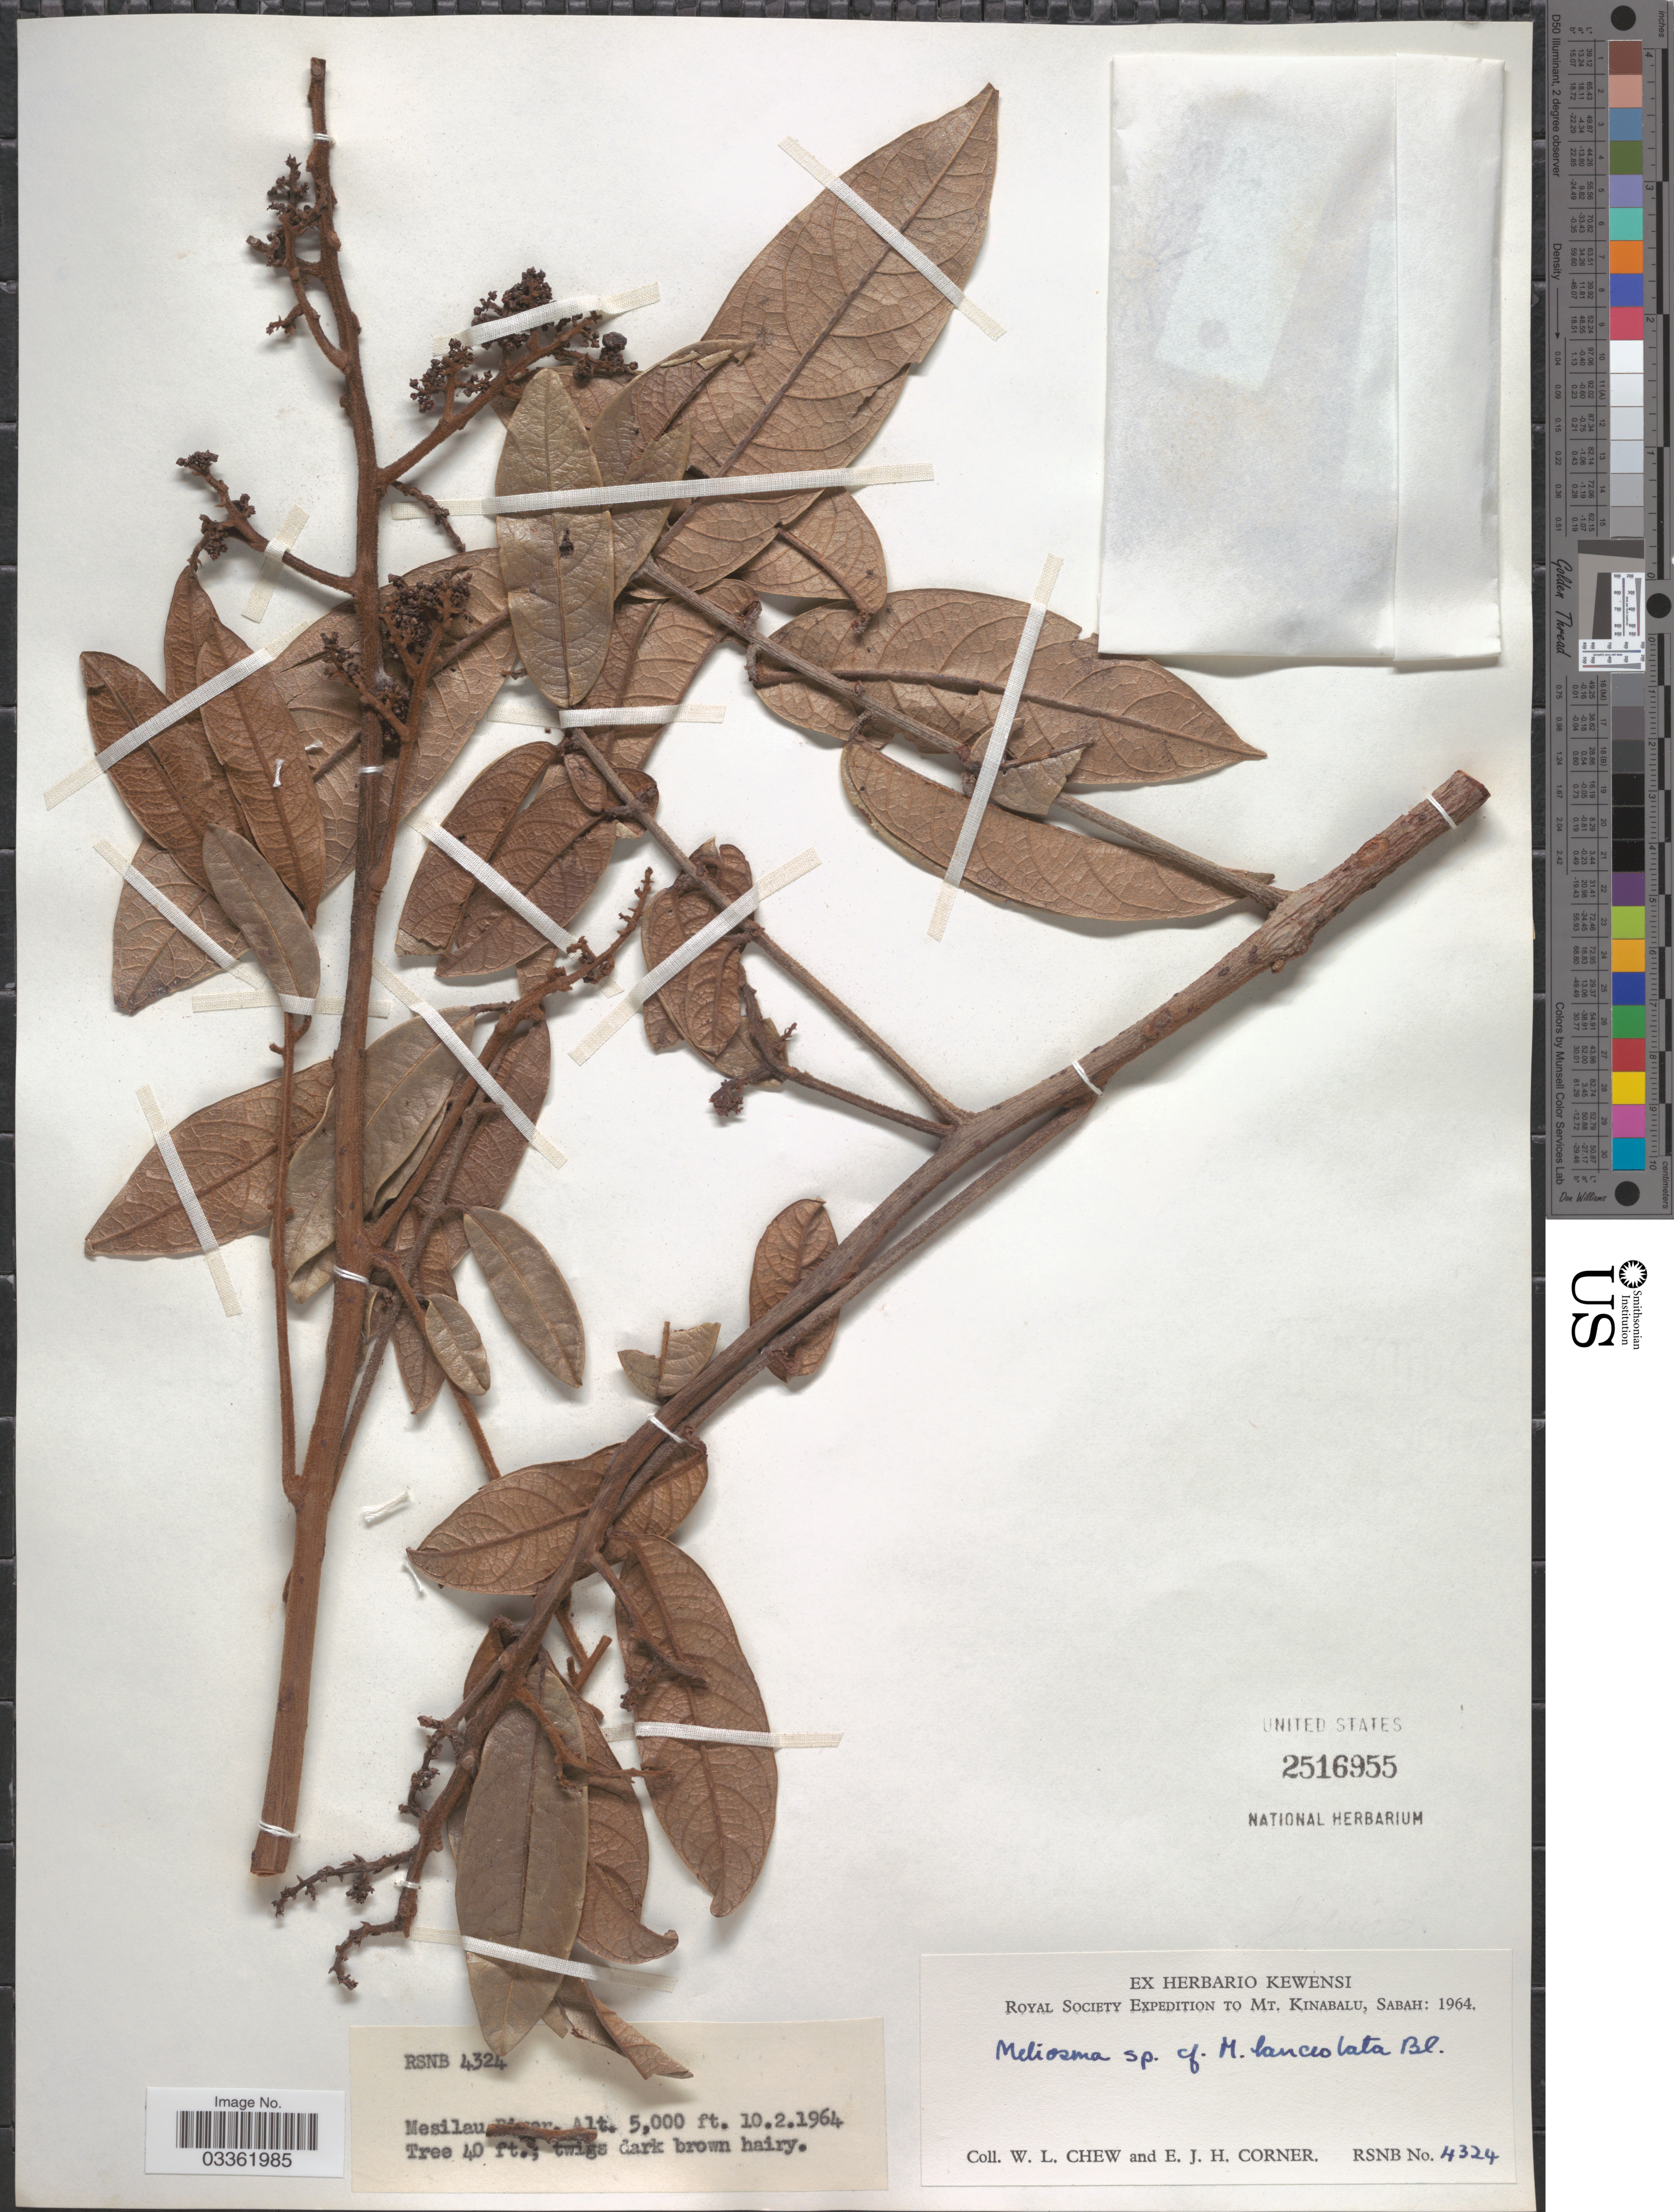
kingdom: Plantae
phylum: Tracheophyta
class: Magnoliopsida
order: Proteales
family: Sabiaceae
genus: Meliosma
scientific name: Meliosma lanceolata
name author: Blume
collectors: W. Chew & E. Corner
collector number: RSNB4324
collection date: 1964-02-10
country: Malaysia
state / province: Sabah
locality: Mt. Kinabalu. Mesilau [illegible text].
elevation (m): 1524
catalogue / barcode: US 2516955